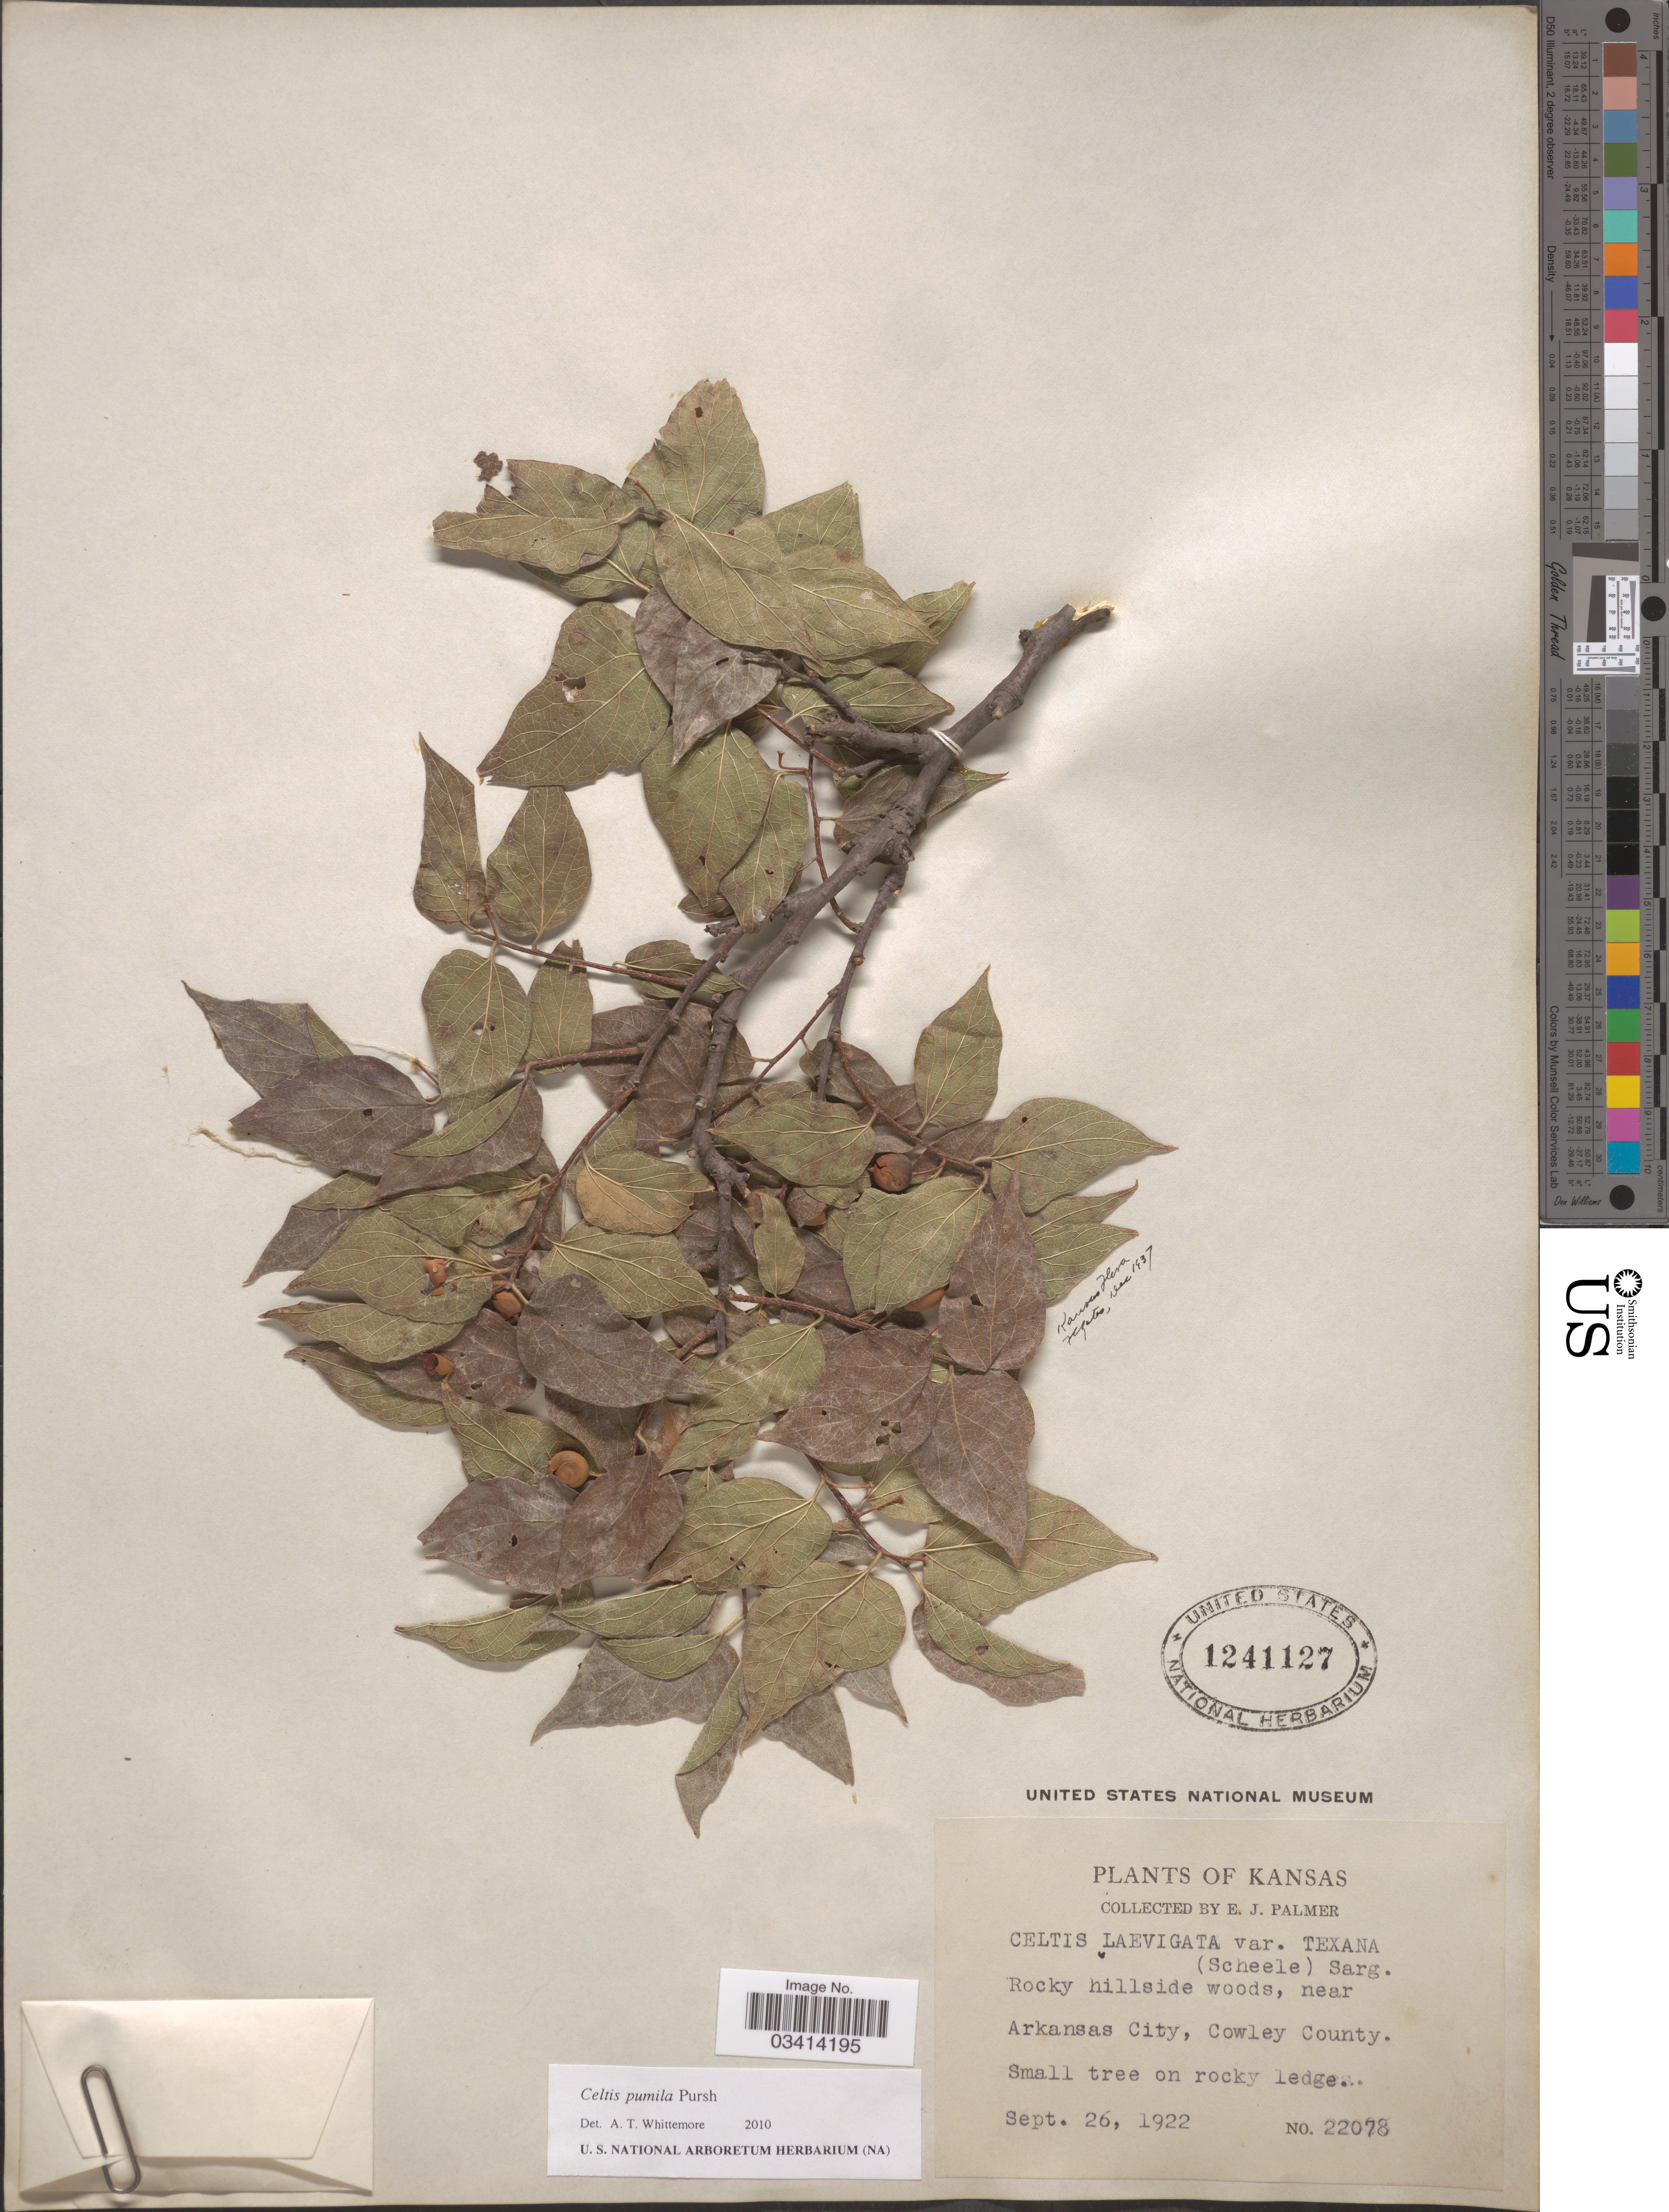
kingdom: Plantae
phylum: Tracheophyta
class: Magnoliopsida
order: Rosales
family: Cannabaceae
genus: Celtis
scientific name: Celtis pumila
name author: Pursh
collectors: E. J. Palmer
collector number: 22078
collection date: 1922-09-26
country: United States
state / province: Kansas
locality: Near Arkansas City, Cowley County.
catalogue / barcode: US 1241127